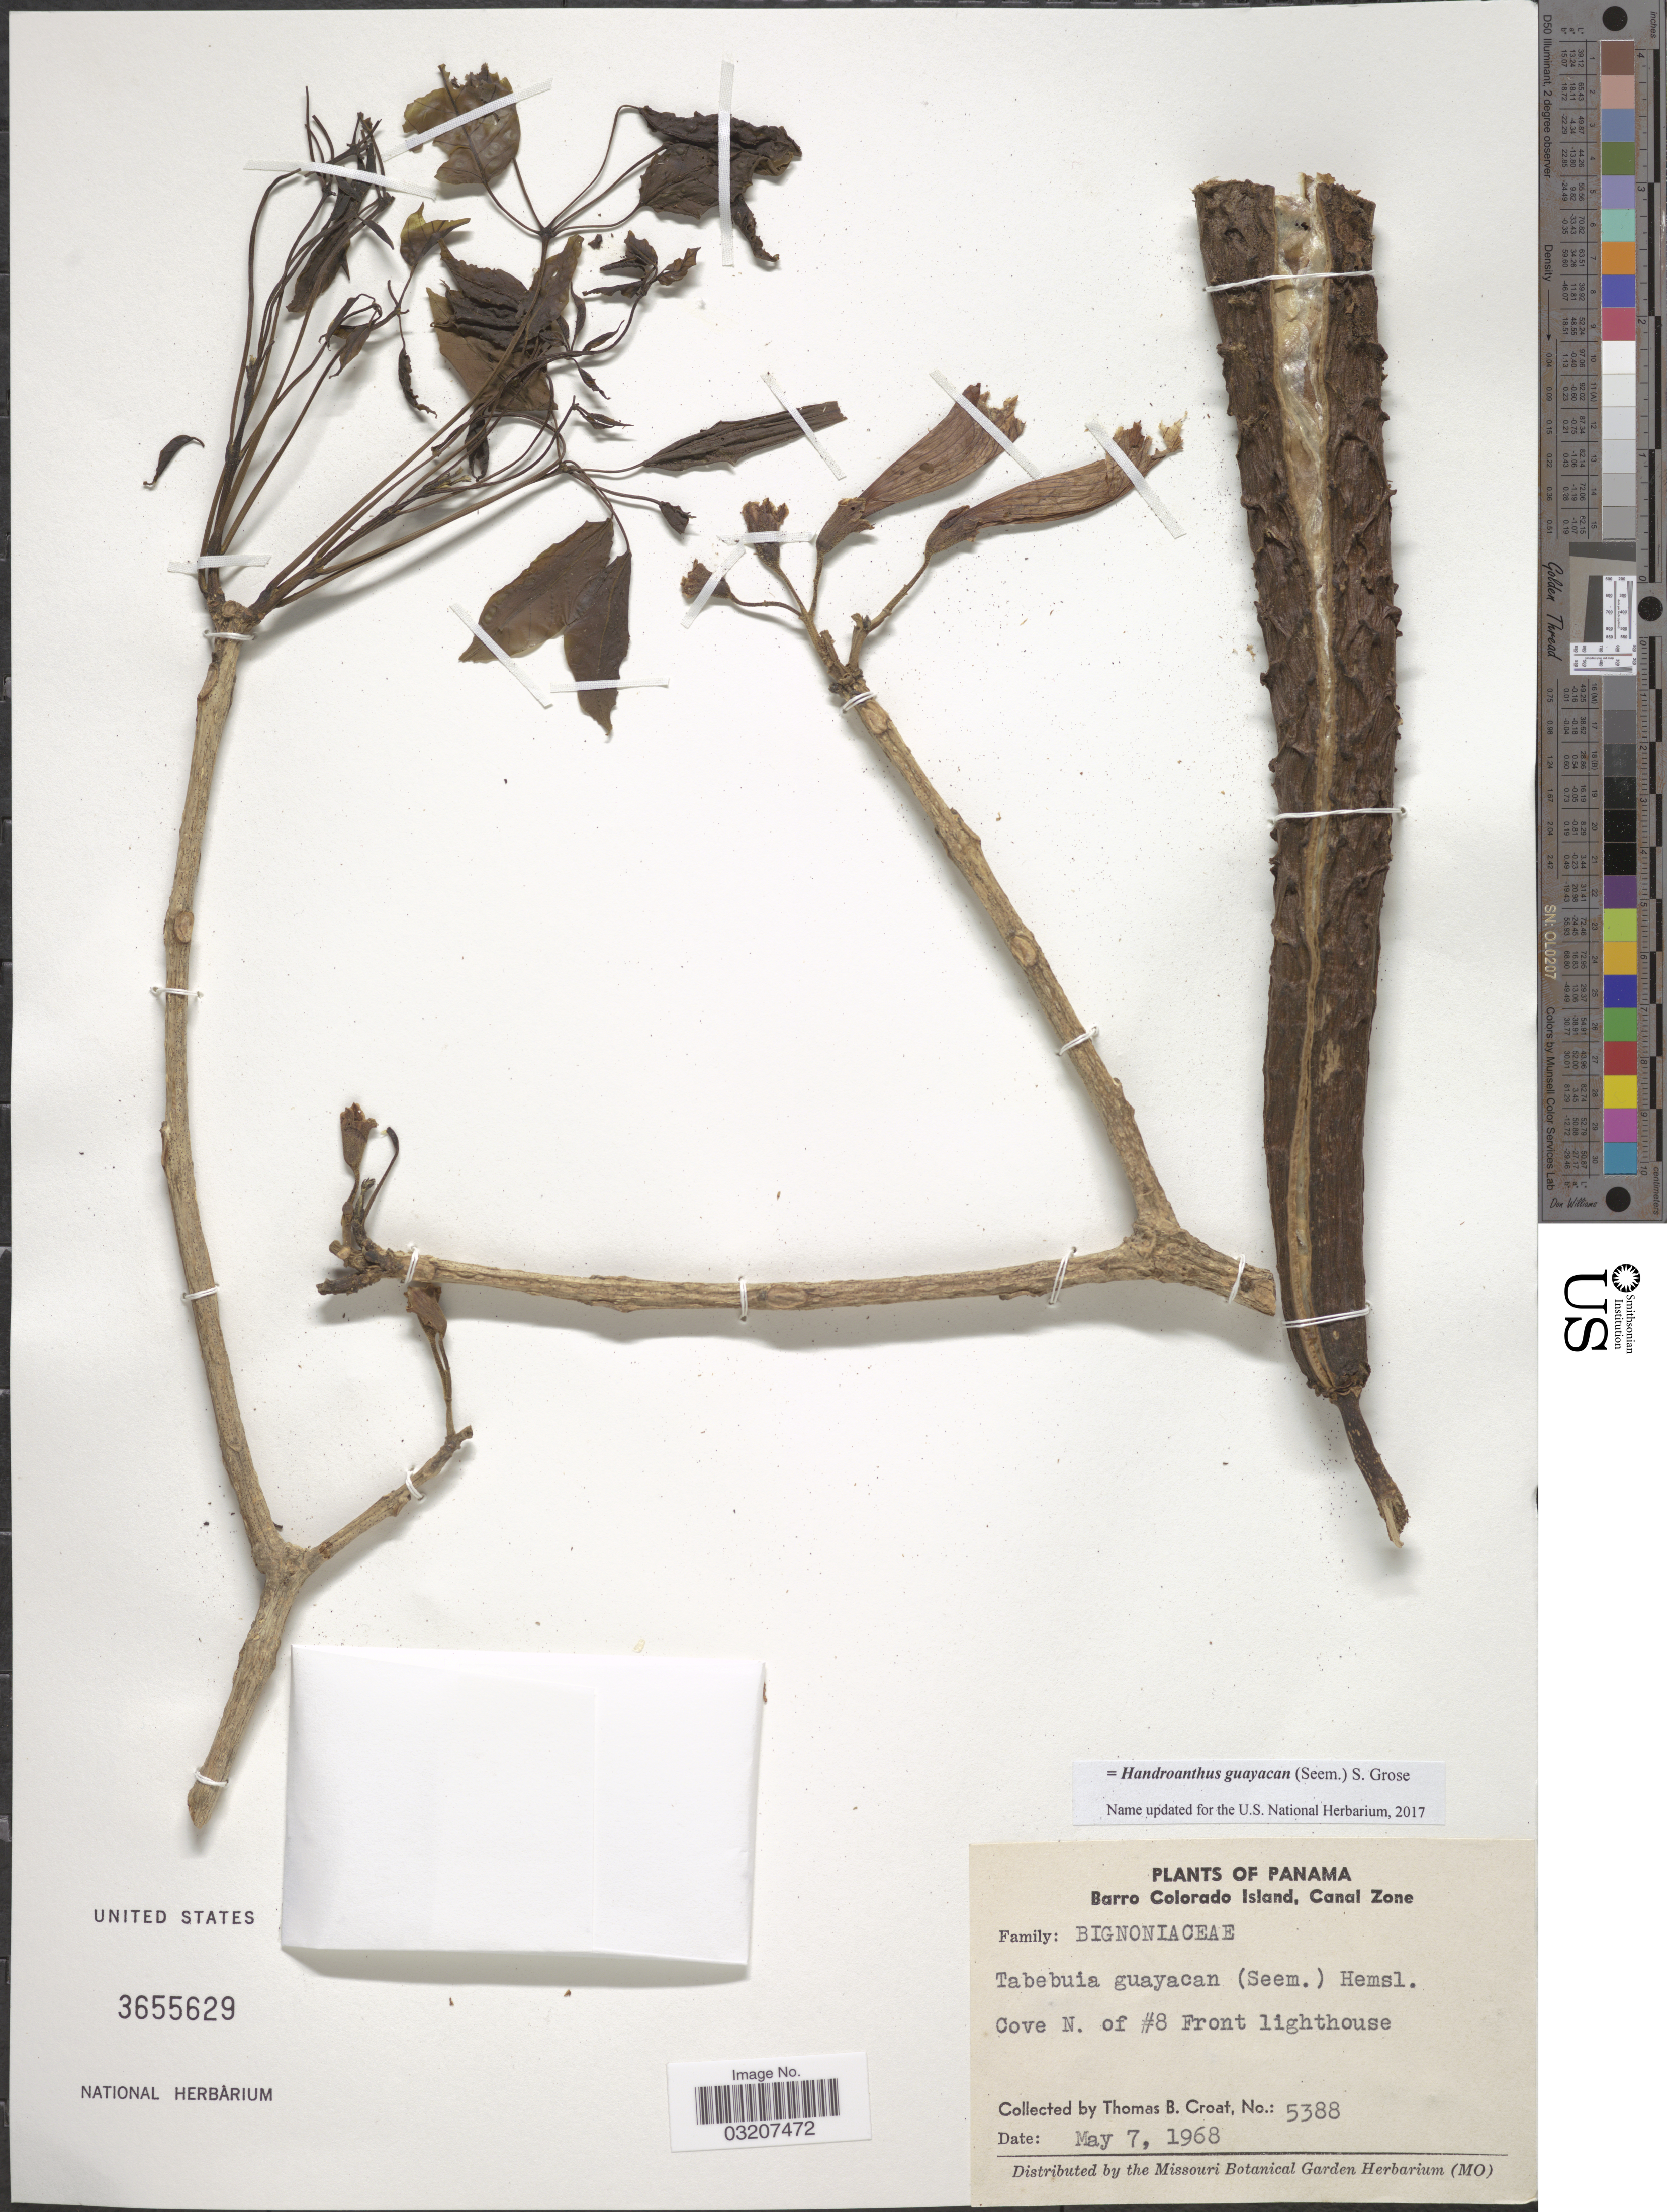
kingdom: Plantae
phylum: Tracheophyta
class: Magnoliopsida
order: Lamiales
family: Bignoniaceae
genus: Handroanthus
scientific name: Handroanthus guayacan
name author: (Seem.) S.O. Grose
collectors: T. B. Croat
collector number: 5388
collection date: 1968-05-07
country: Panama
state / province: Panamá Oeste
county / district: Canal Zone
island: Barro Colorado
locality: Barro Colorado Island, Canal Zone. Cove N. of #8 Front lighthouse.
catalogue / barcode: US 3655629